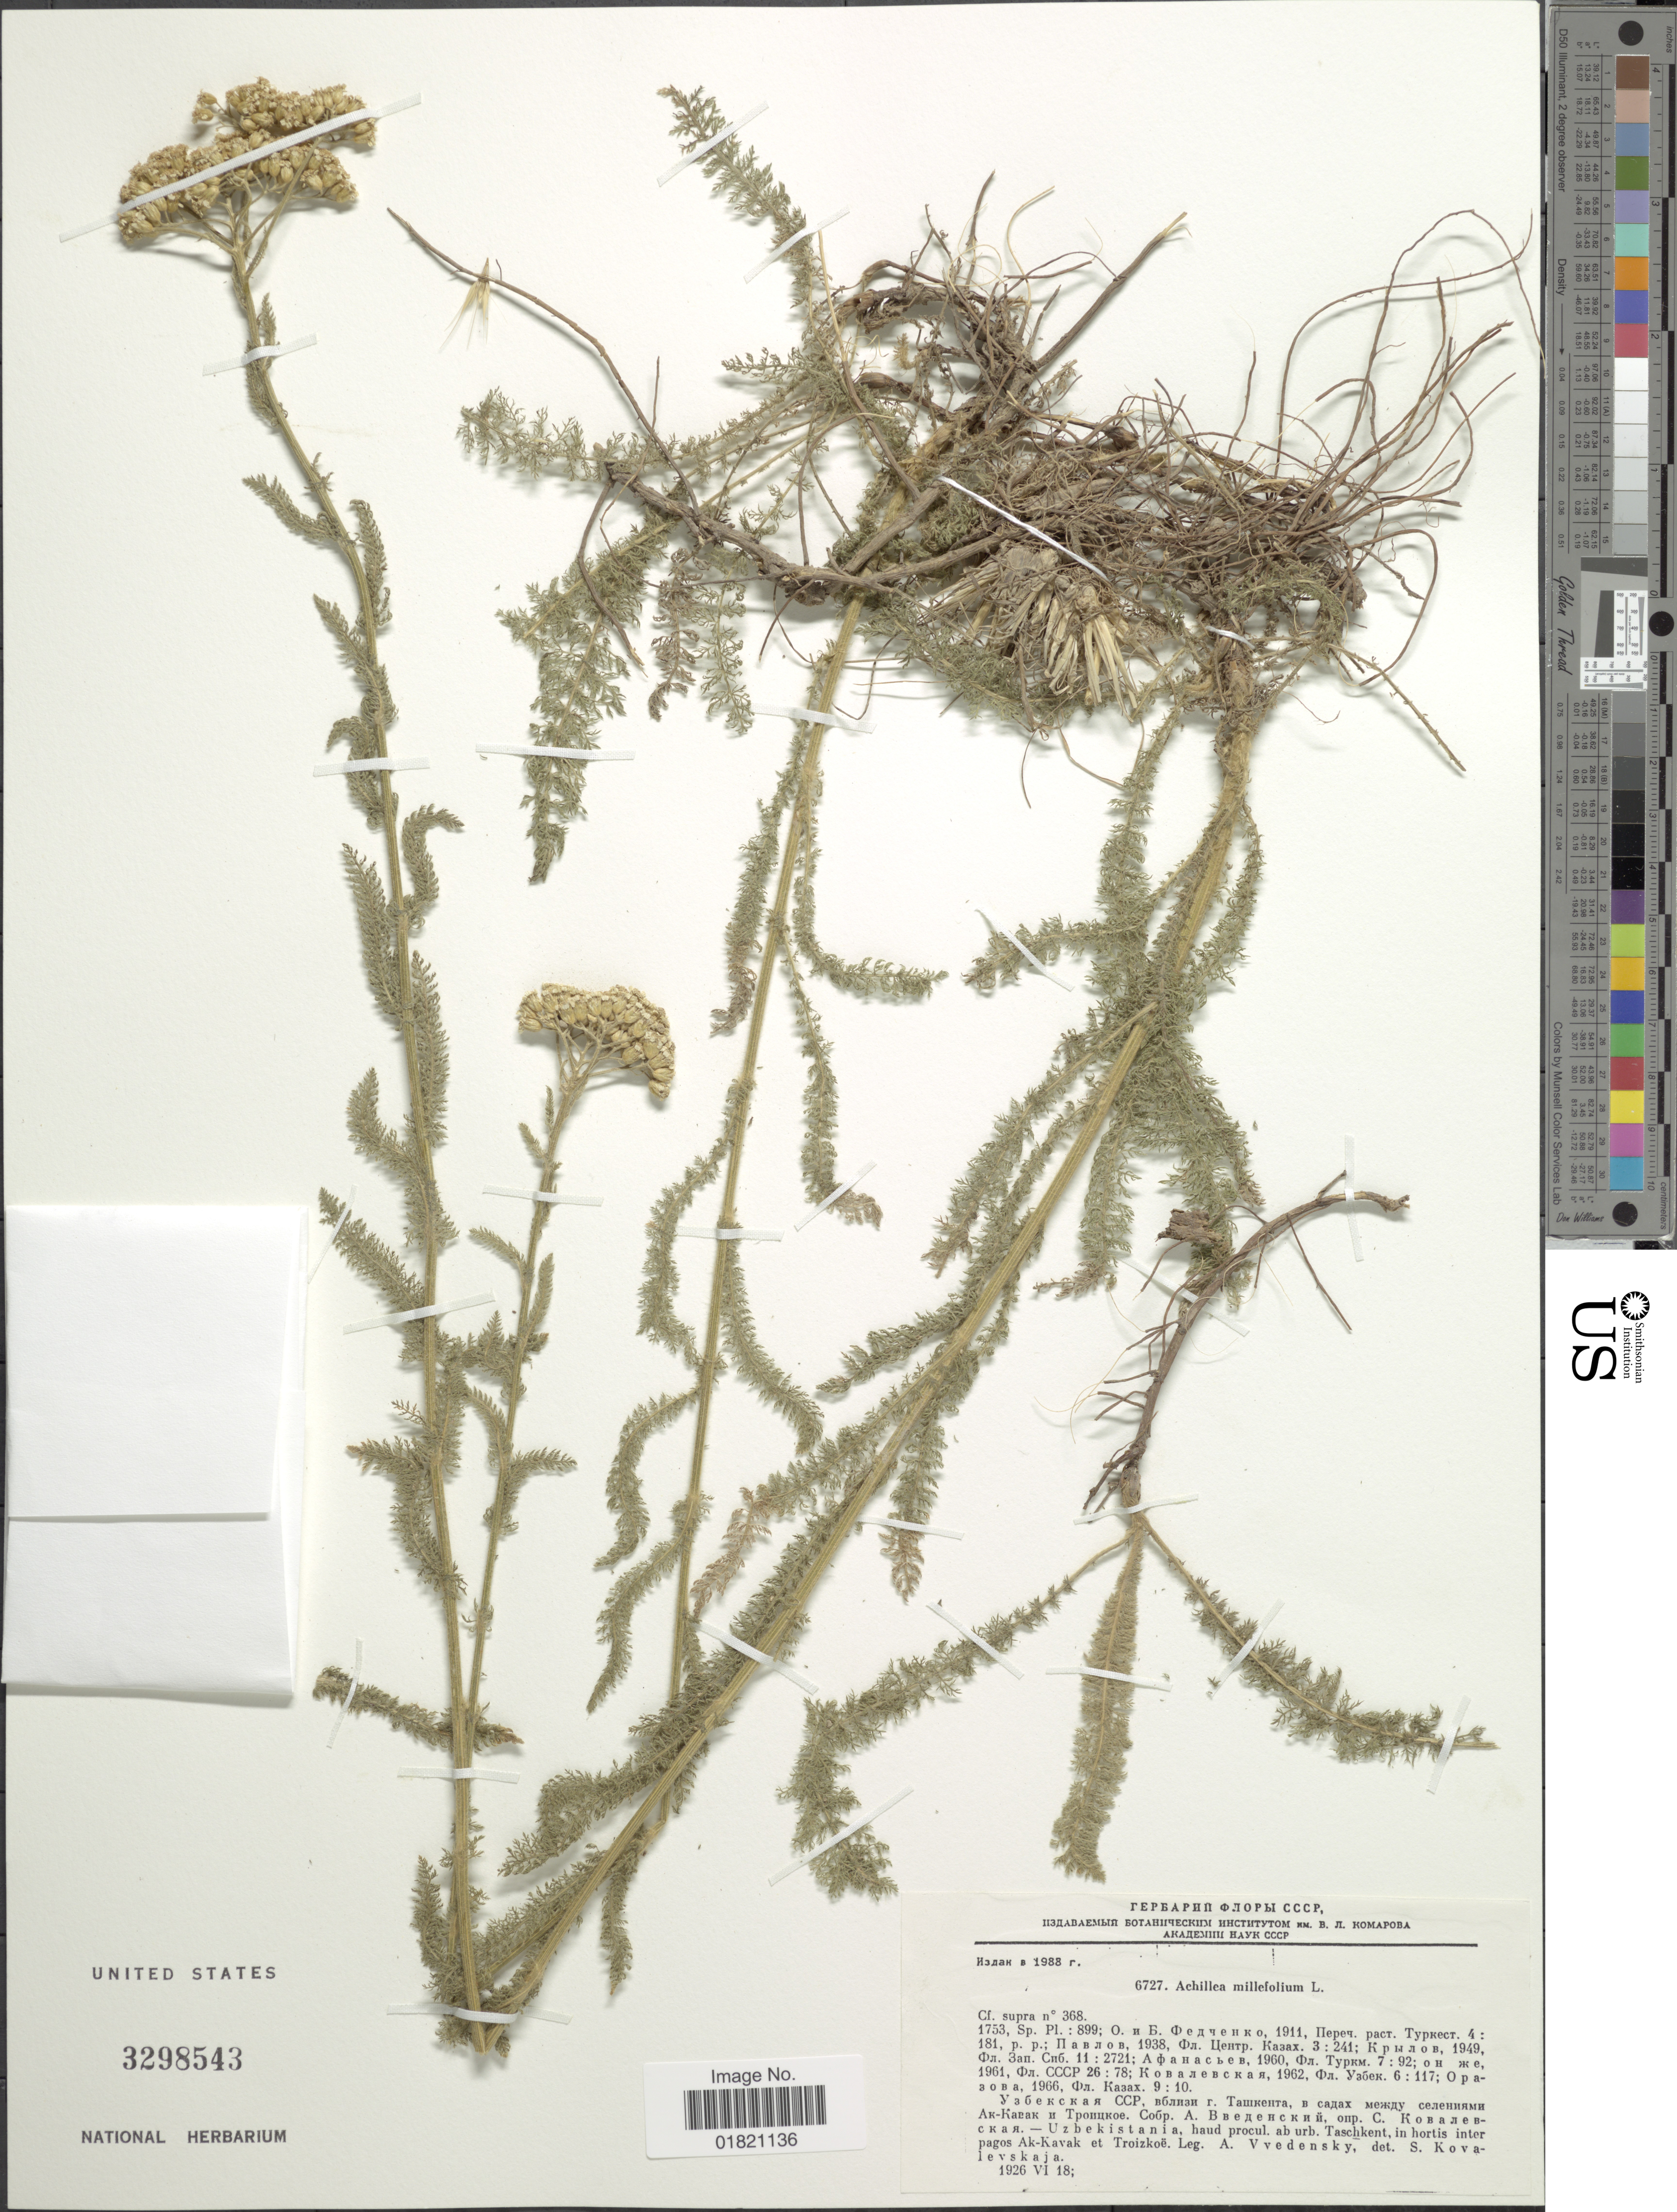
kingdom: Plantae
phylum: Tracheophyta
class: Magnoliopsida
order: Asterales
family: Asteraceae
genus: Achillea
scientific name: Achillea millefolium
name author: L.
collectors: A. Vvedensky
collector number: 6727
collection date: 1926-06-18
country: Uzbekistan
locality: Taschkent, in hortis inter pagos Ak-Kavak et Troizkoë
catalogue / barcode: US 3298543